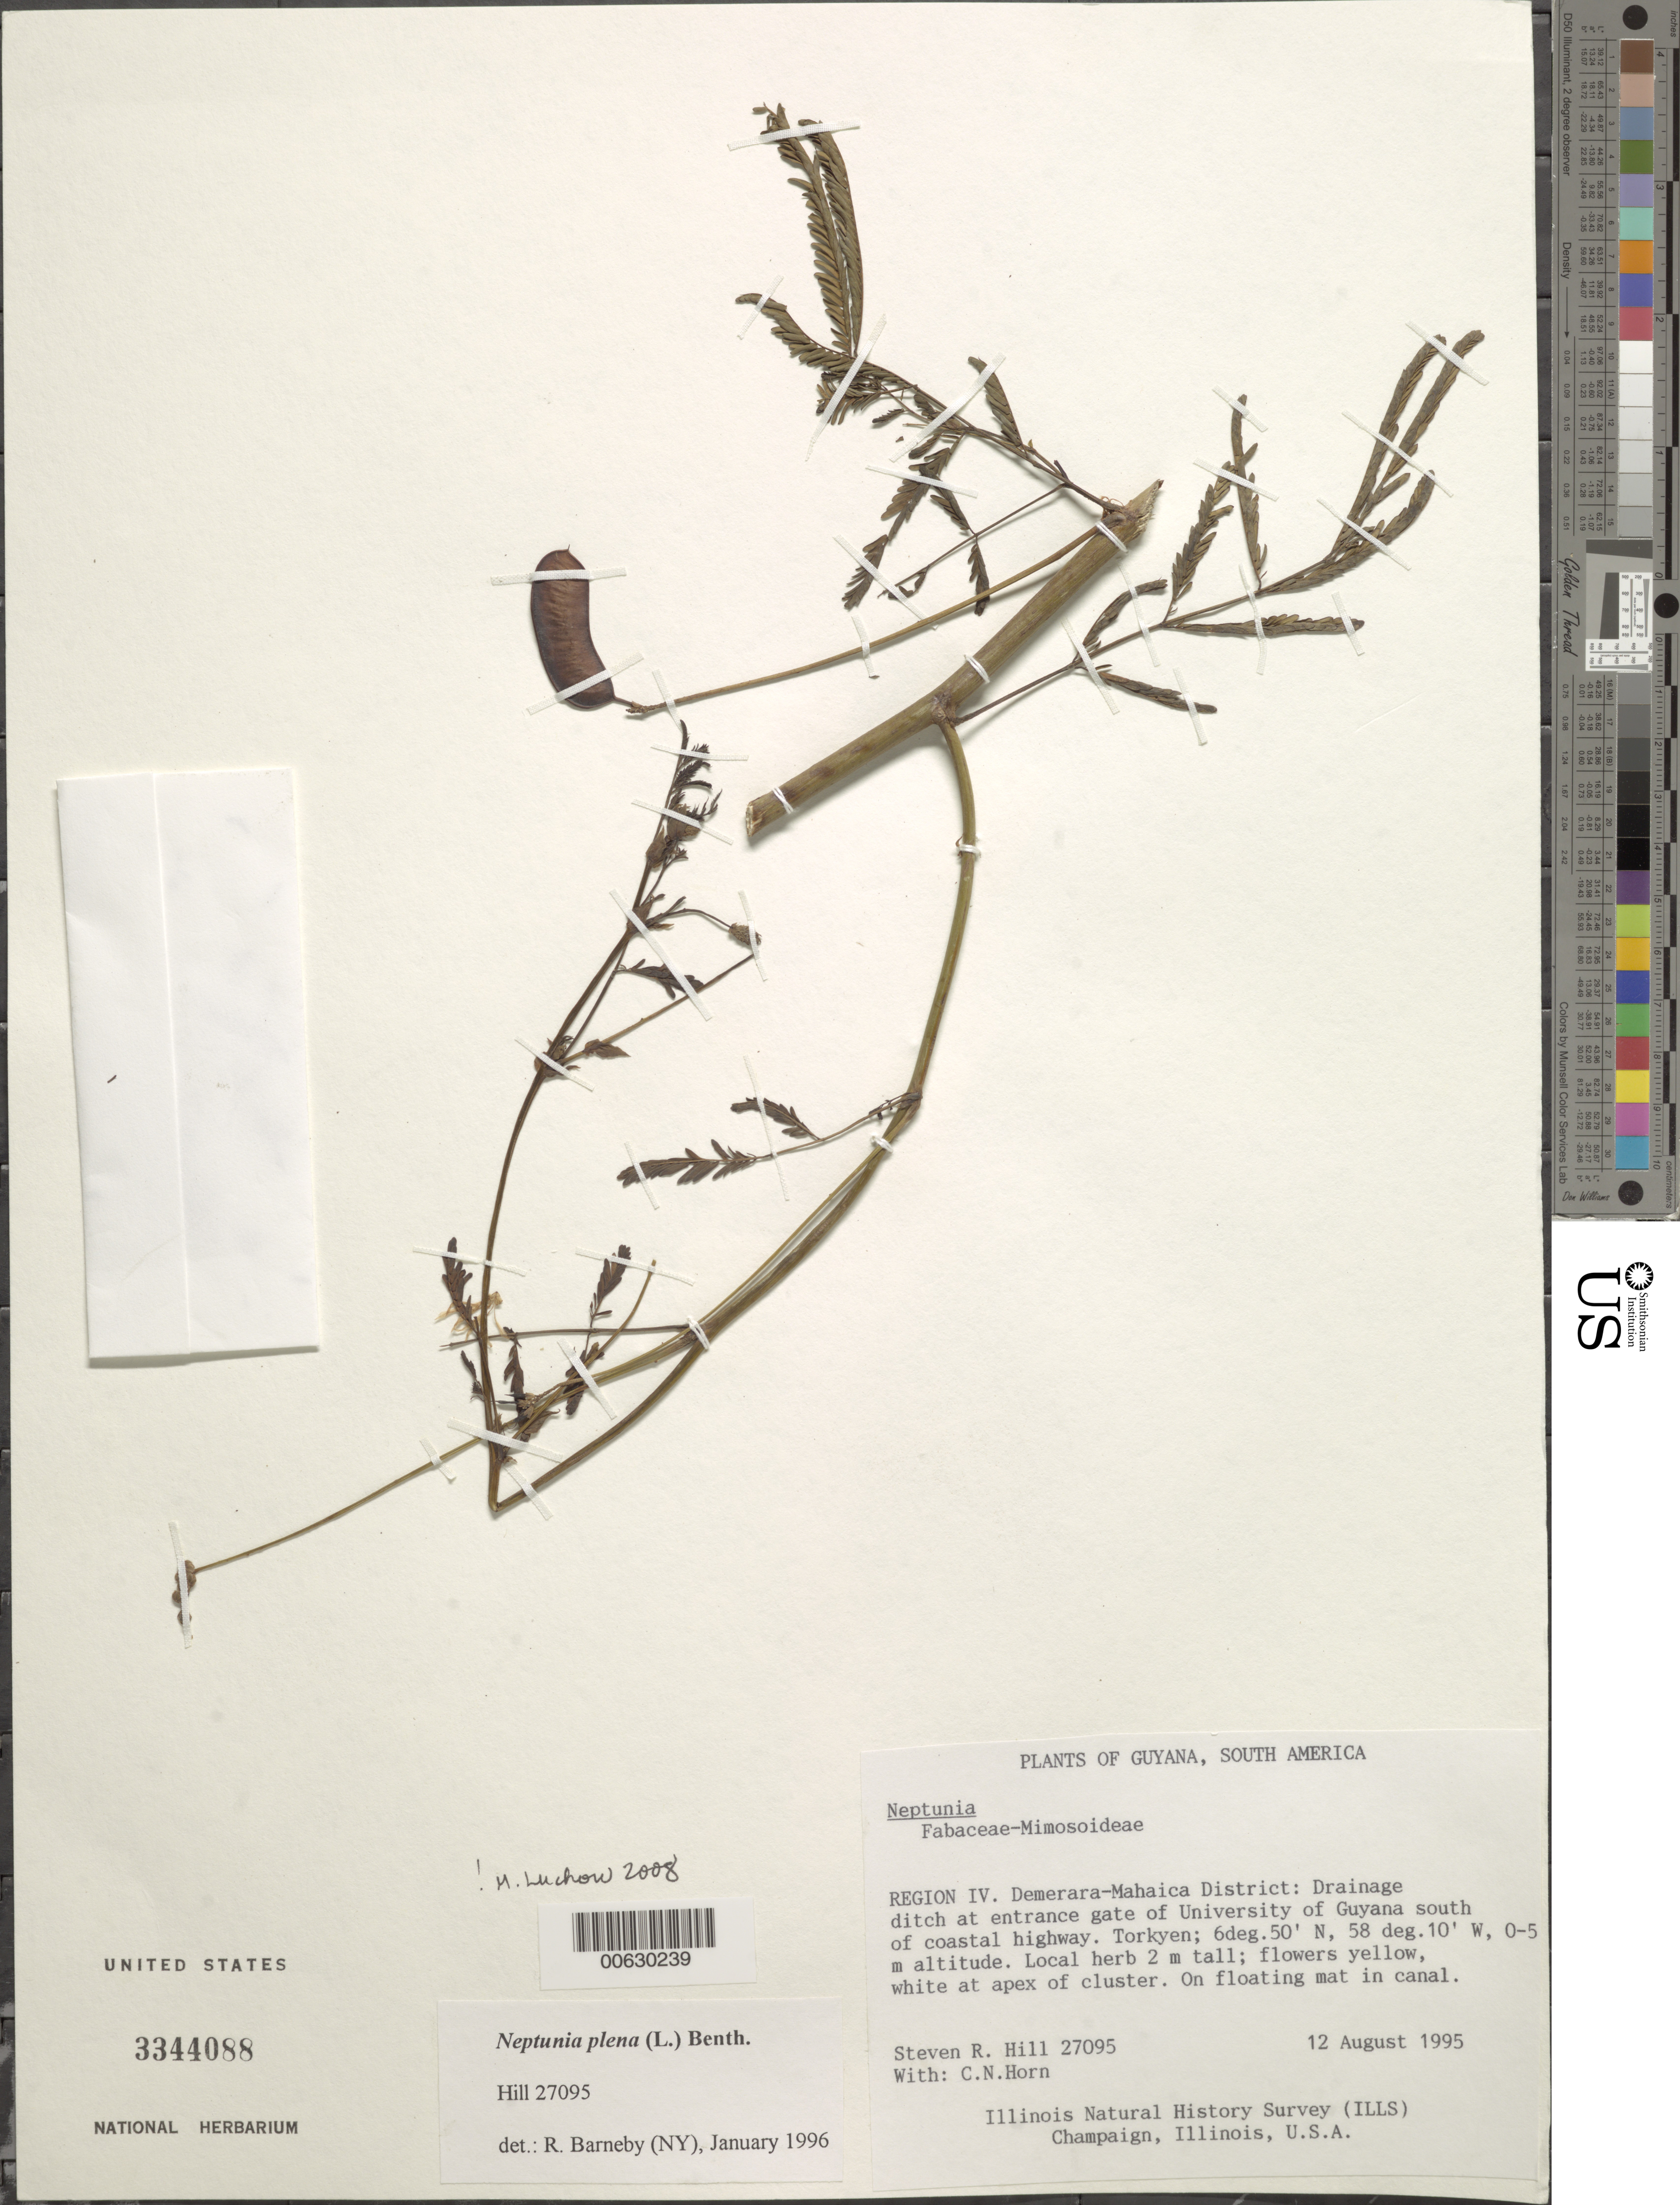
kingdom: Plantae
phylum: Tracheophyta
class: Magnoliopsida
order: Fabales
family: Fabaceae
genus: Neptunia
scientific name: Neptunia plena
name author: (L.) Benth.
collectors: S. R. Hill & C. N. Horn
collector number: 27095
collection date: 1995-08-12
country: Guyana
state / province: Demerara-Mahaica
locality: Drainage ditch at entrance gate of University of Guyana south of coastal highway. Torkyen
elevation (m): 0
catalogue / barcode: US 3344088